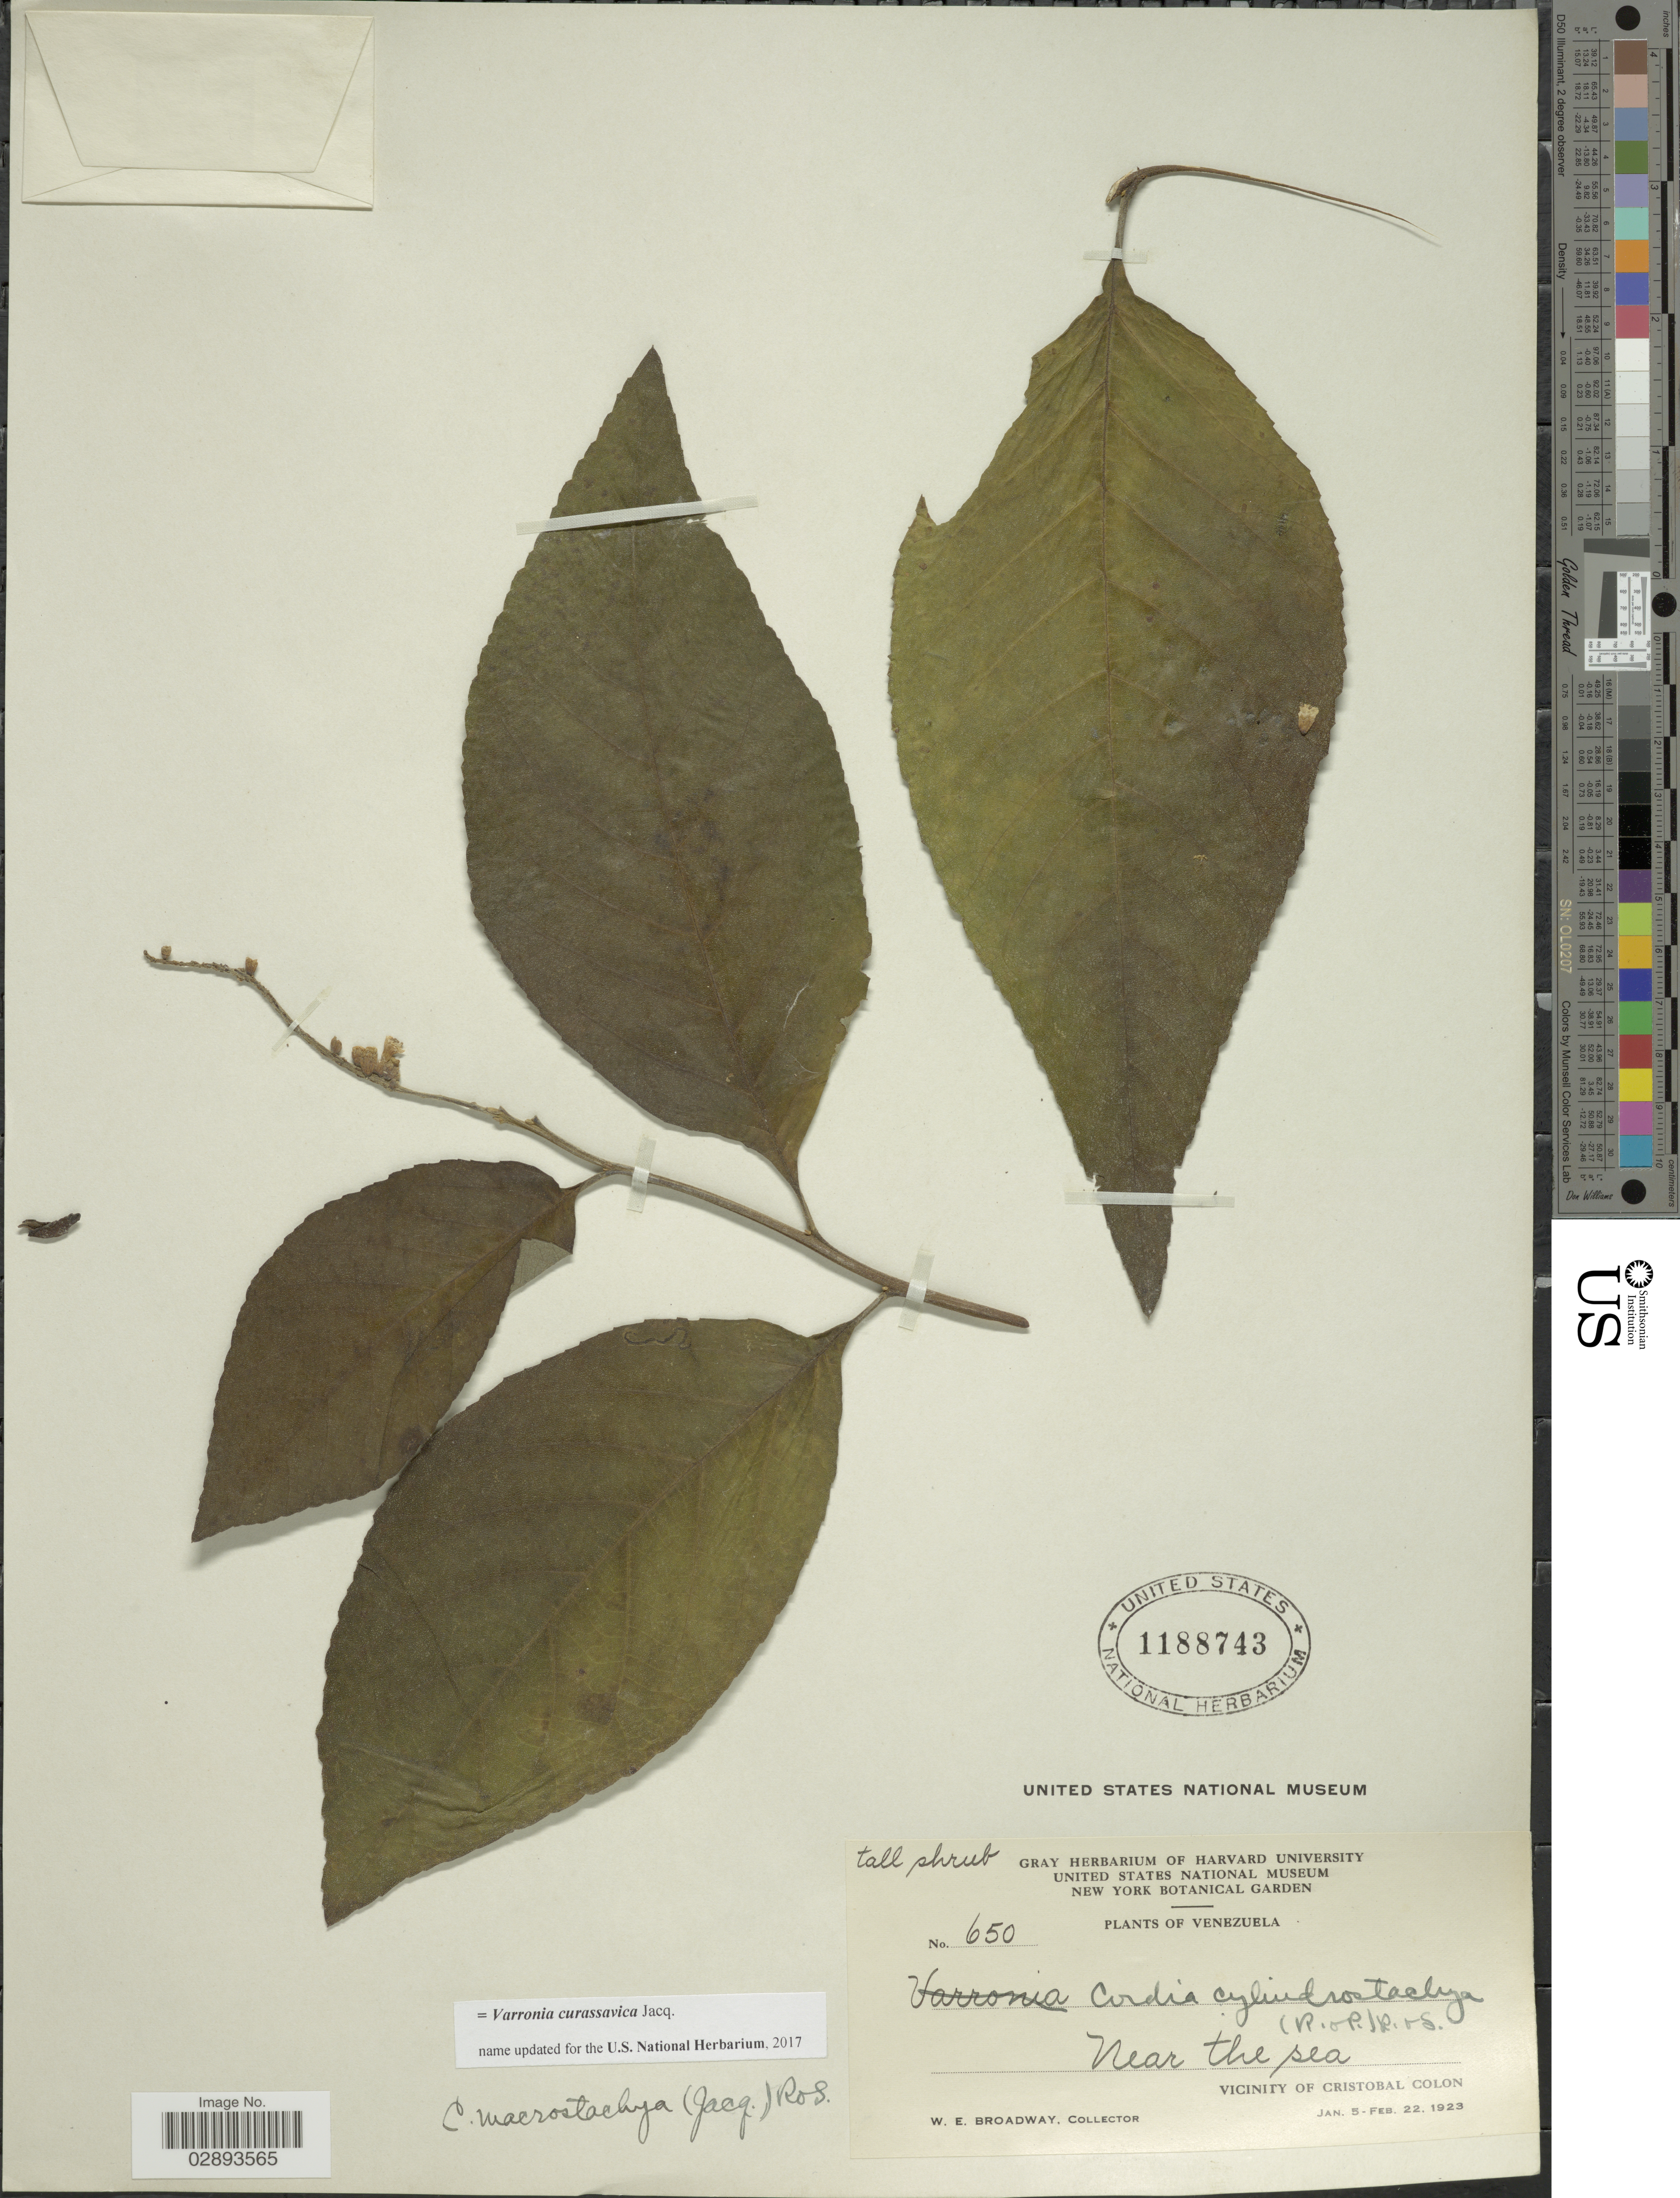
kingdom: Plantae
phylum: Tracheophyta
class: Magnoliopsida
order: Boraginales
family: Cordiaceae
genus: Varronia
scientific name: Varronia curassavica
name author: Jacq.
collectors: W. E. Broadway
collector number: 650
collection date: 1923-01-05/1923-02-22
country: Venezuela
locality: Near the sea, Vicinity of Cristobal Colon.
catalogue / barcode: US 1188743